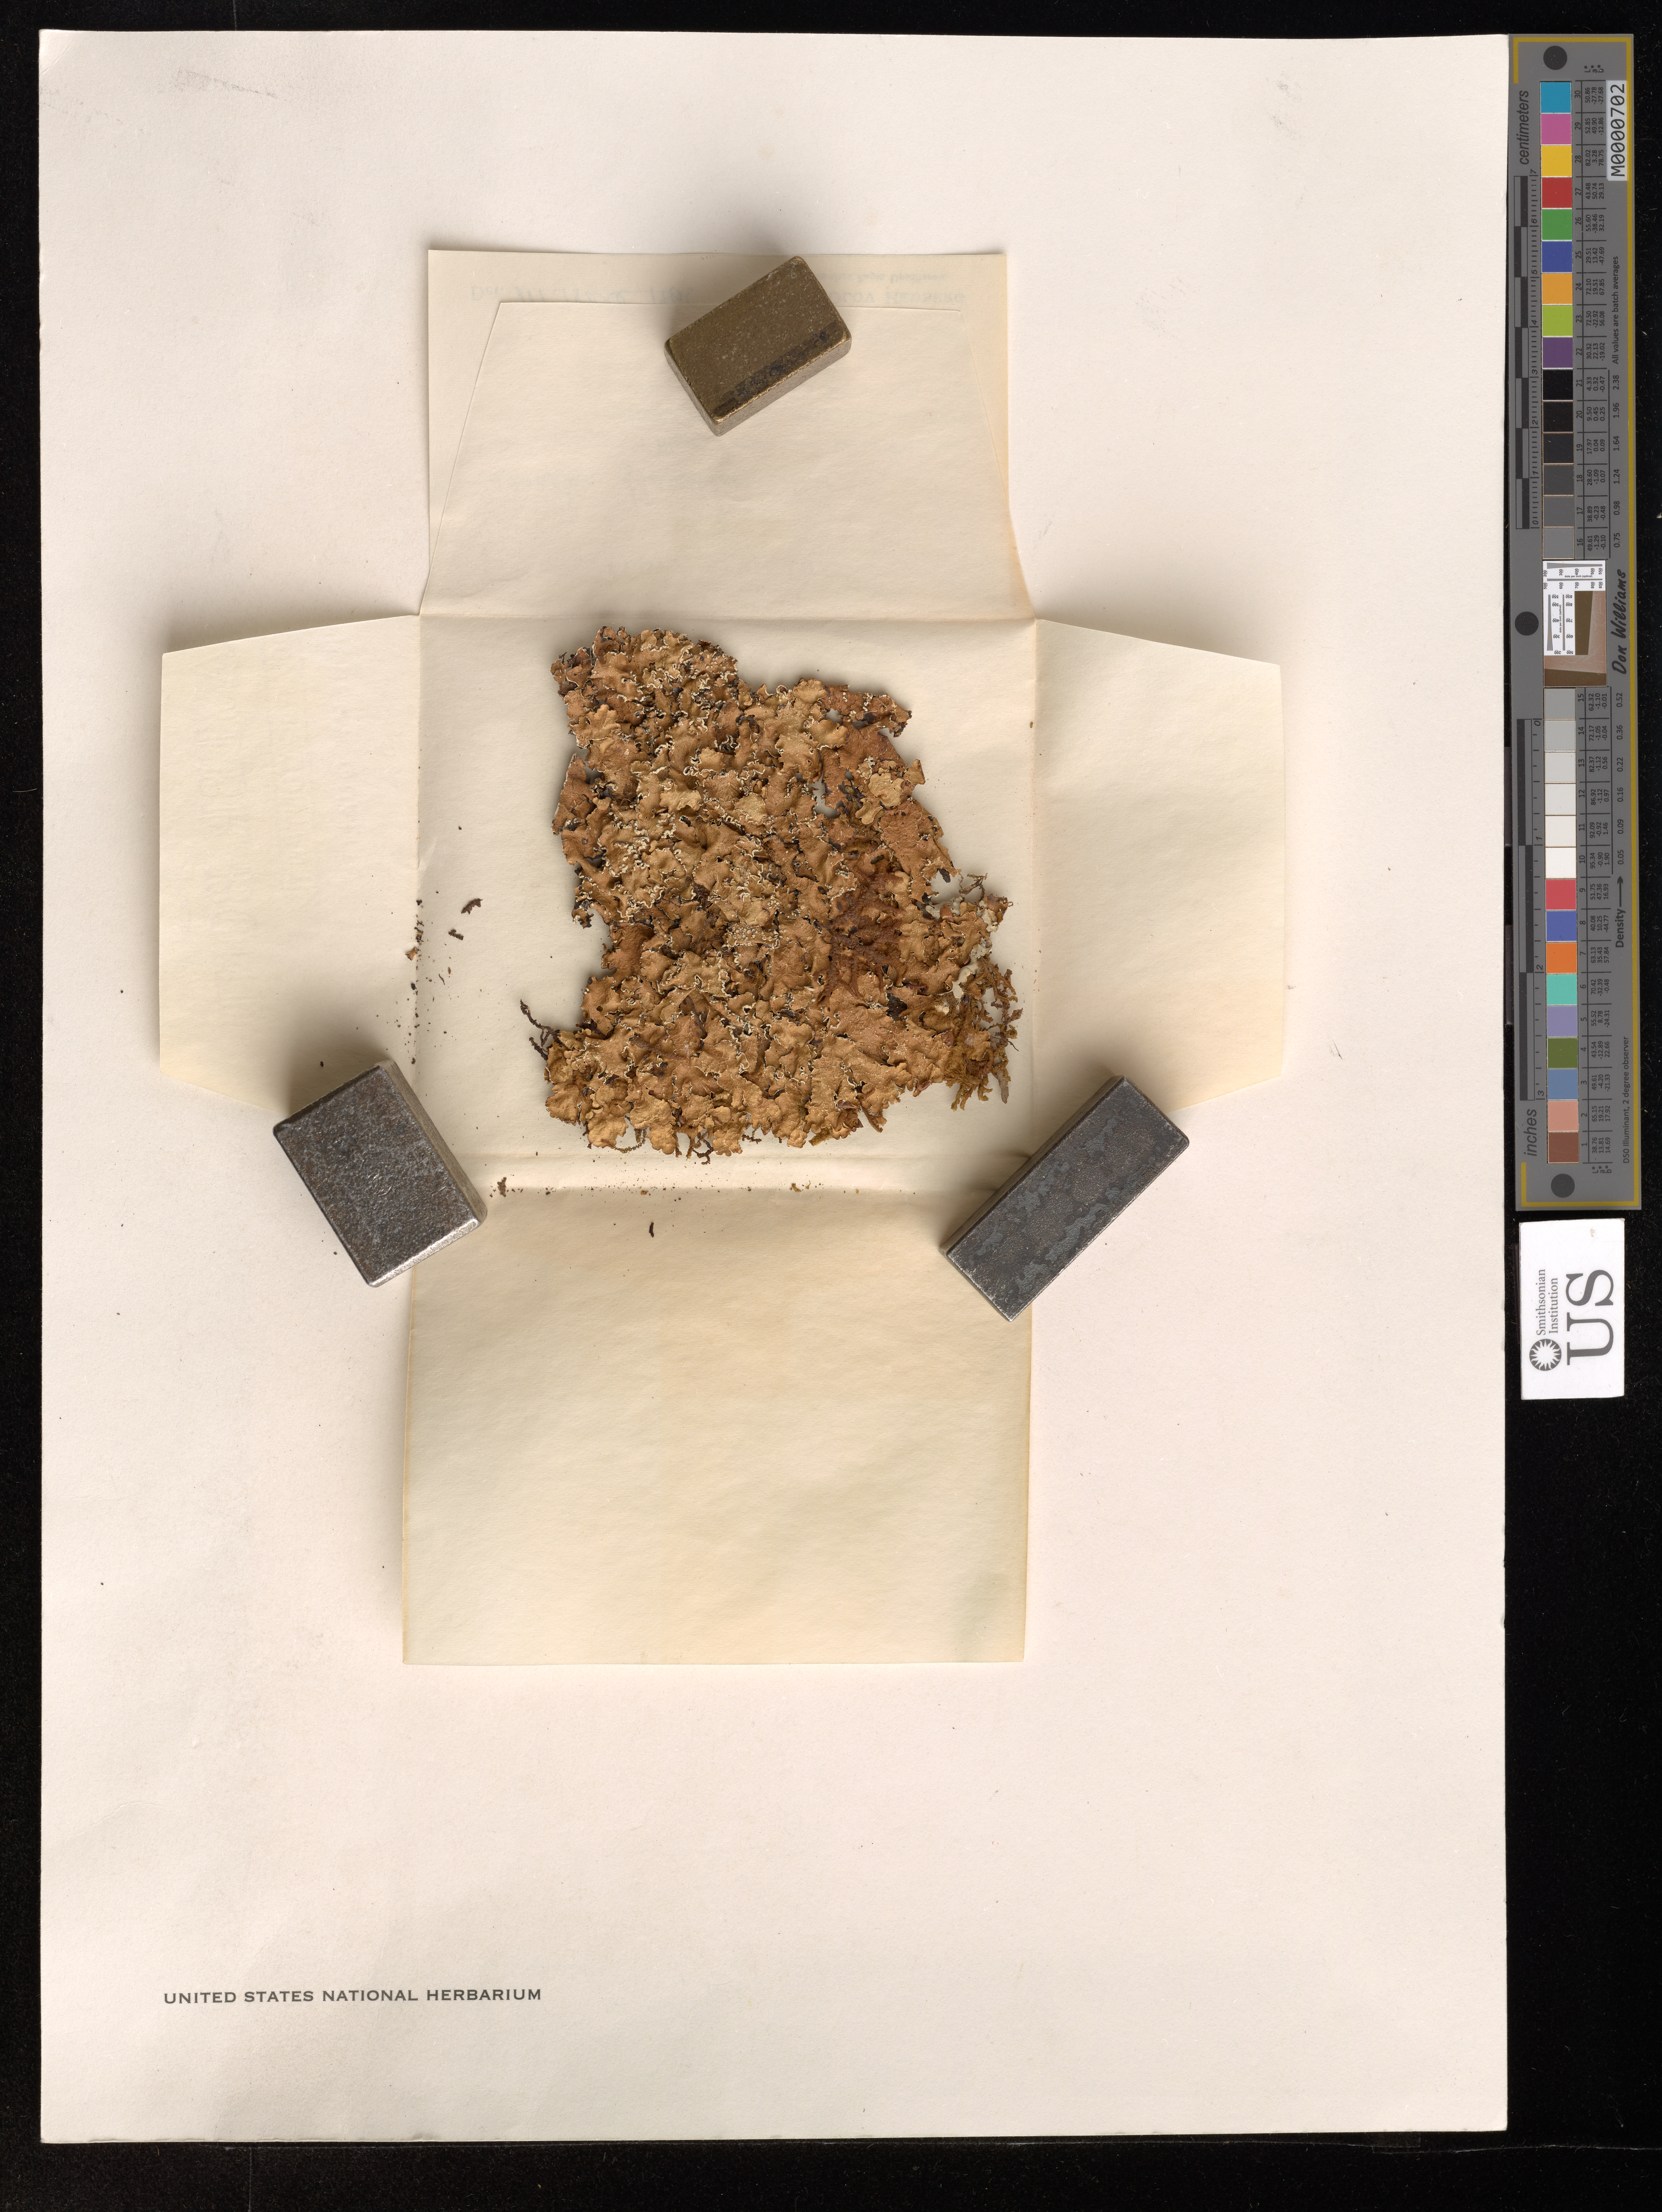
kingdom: Fungi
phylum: Ascomycota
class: Lecanoromycetes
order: Lecanorales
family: Parmeliaceae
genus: Parmelia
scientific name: Parmelia flaventior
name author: Stirt.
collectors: O. Hedberg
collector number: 74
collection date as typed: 21 Feb 1948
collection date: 1948-02-21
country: Kenya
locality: Mt. elgon, eastern slope above tweedie's sawmill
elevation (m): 2500